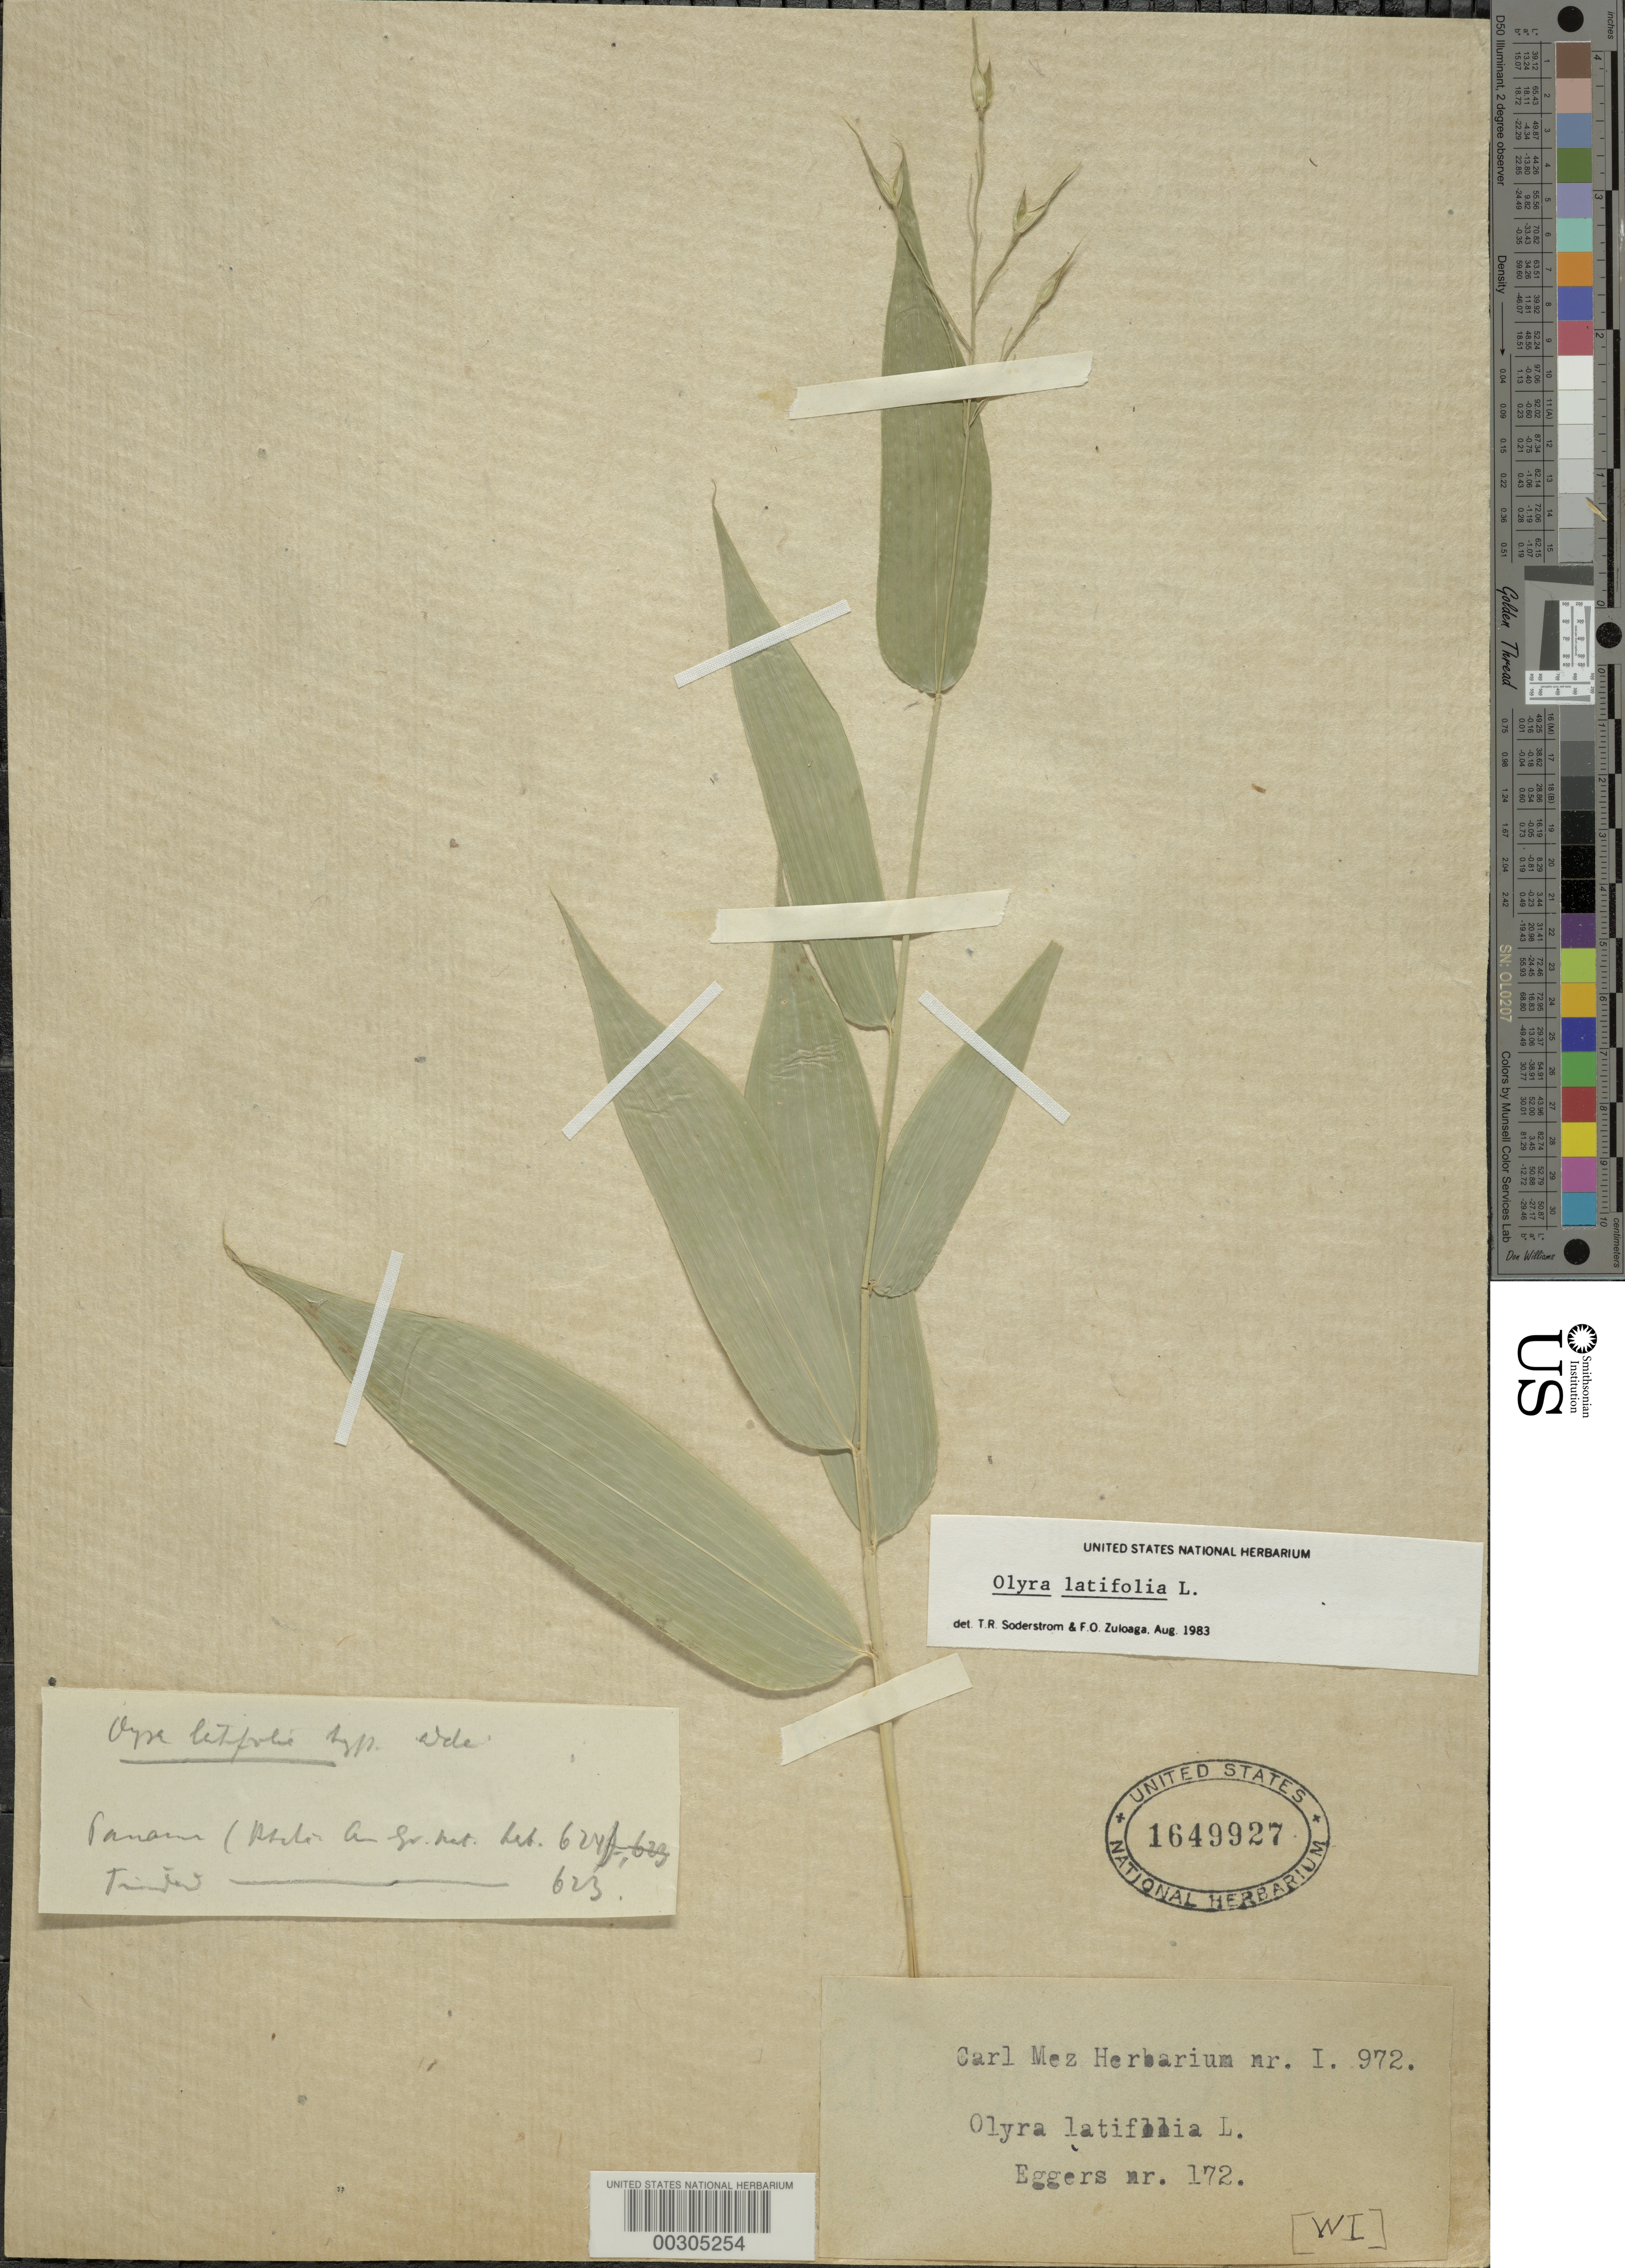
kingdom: Plantae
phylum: Tracheophyta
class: Liliopsida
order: Poales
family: Poaceae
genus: Olyra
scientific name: Olyra latifolia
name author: L.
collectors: H. F. A. von Eggers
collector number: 172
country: Panama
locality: NW of Boquete towards Parque Nacional Volcan Baru.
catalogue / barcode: US 1649927